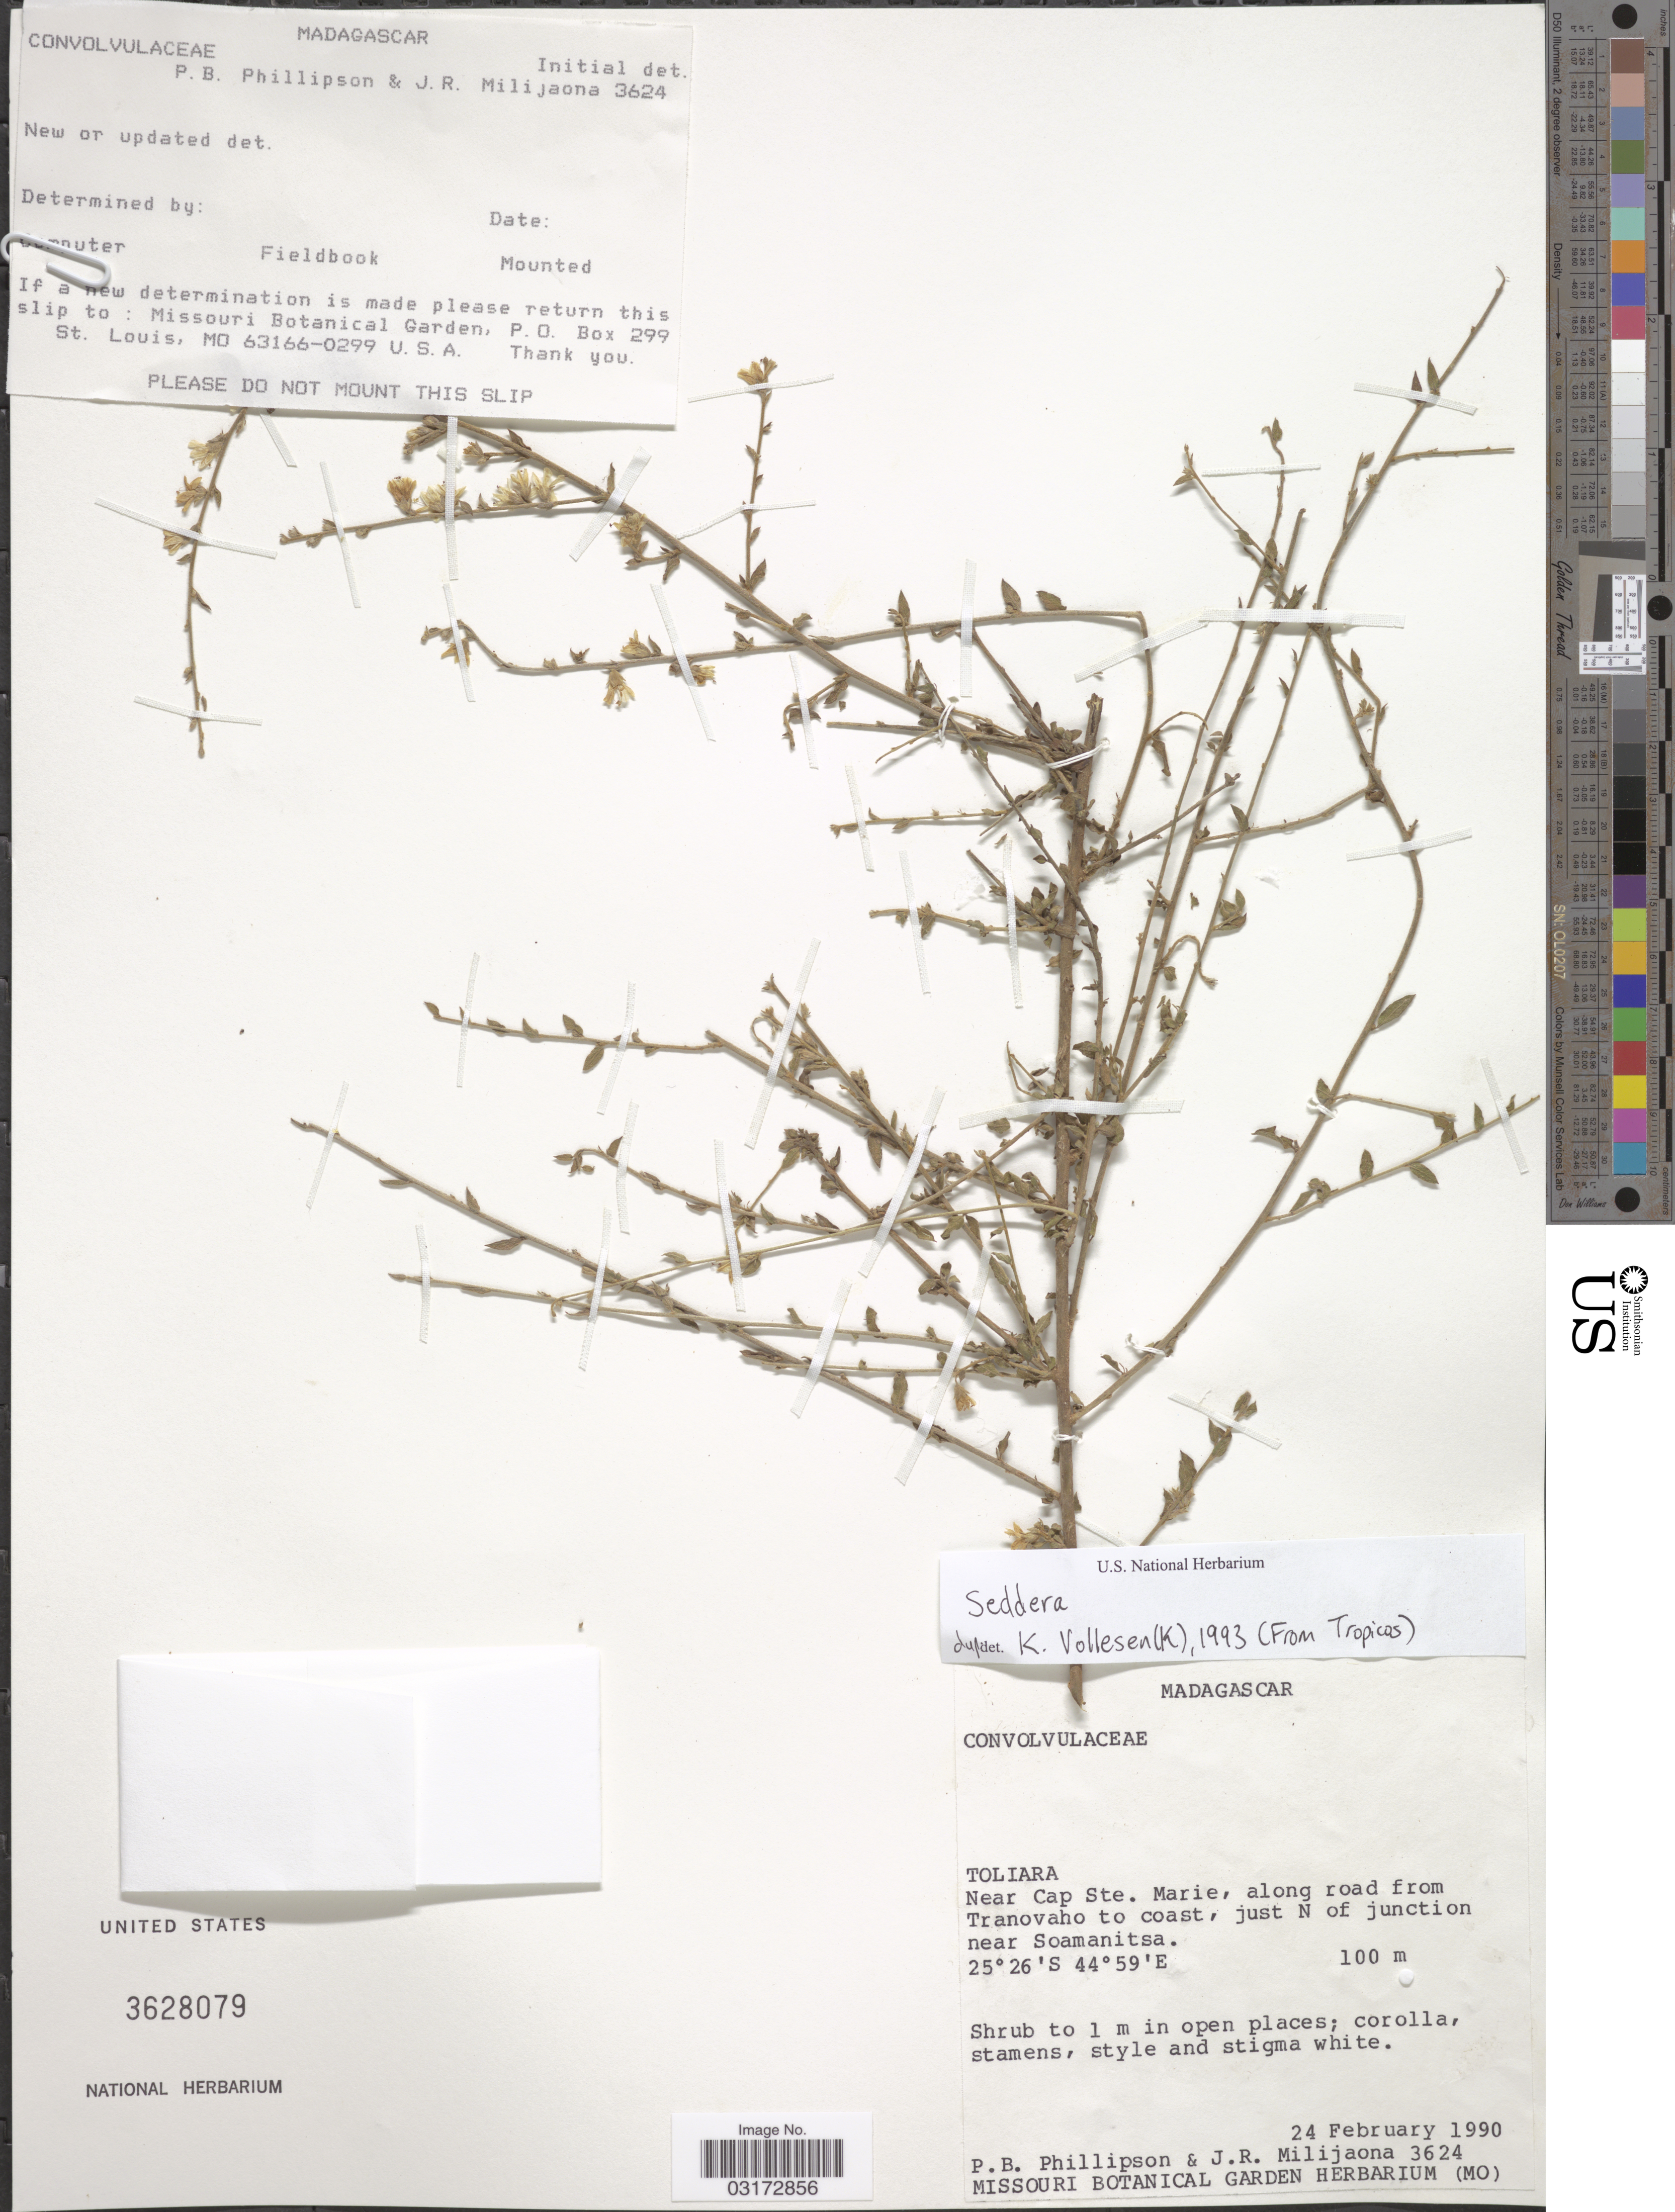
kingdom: Plantae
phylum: Tracheophyta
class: Magnoliopsida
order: Solanales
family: Convolvulaceae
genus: Seddera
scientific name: Seddera sp.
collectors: P. B. Phillipson & J. R. Milijaona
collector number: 3624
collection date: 1990-02-24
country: Madagascar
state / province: Androy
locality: Near Cape Ste. Marie, along road from Tranovaho to coast, just N of junction near Soamanitsa.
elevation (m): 100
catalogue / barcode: US 3628079